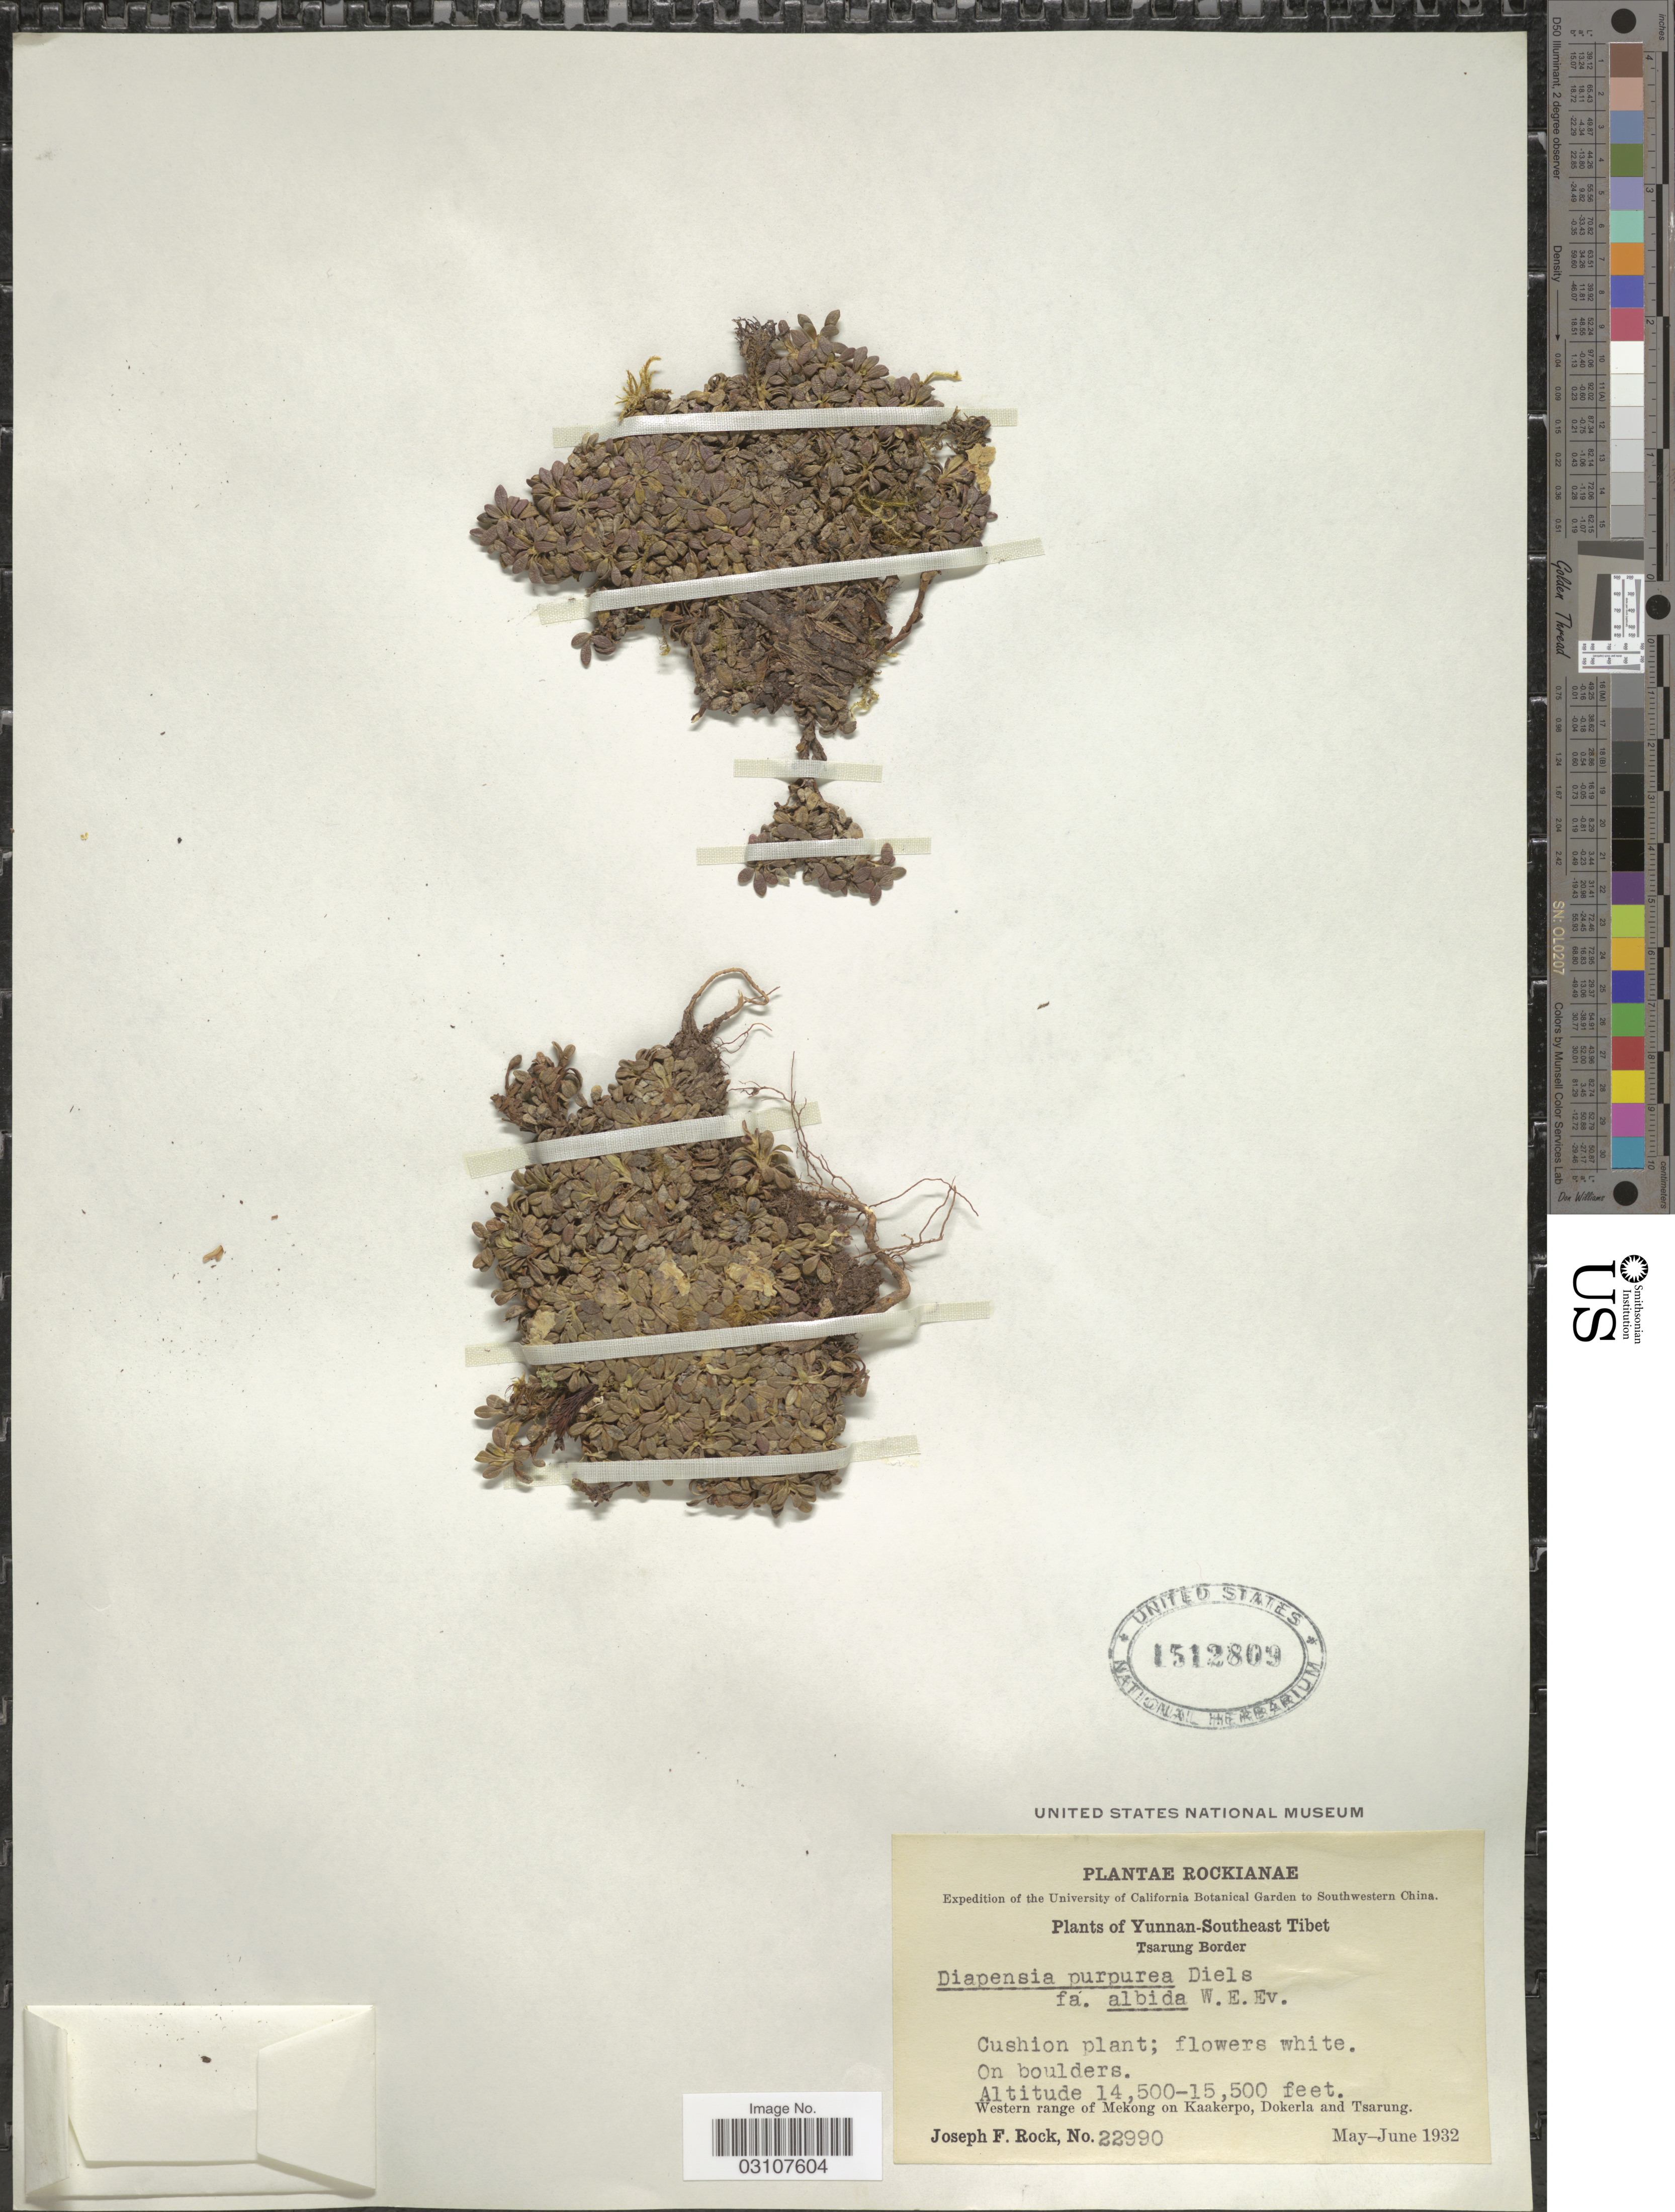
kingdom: Plantae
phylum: Tracheophyta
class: Magnoliopsida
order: Ericales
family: Diapensiaceae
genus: Diapensia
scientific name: Diapensia purpurea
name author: Diels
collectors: J. F. Rock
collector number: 22990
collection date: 1932-05/1932-06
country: China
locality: Yunnan-Southeast Tibet. Tsarung Border. Western range of Mekong on Kaakerpo, Dokerla and Tsarung.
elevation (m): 4420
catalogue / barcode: US 1512809